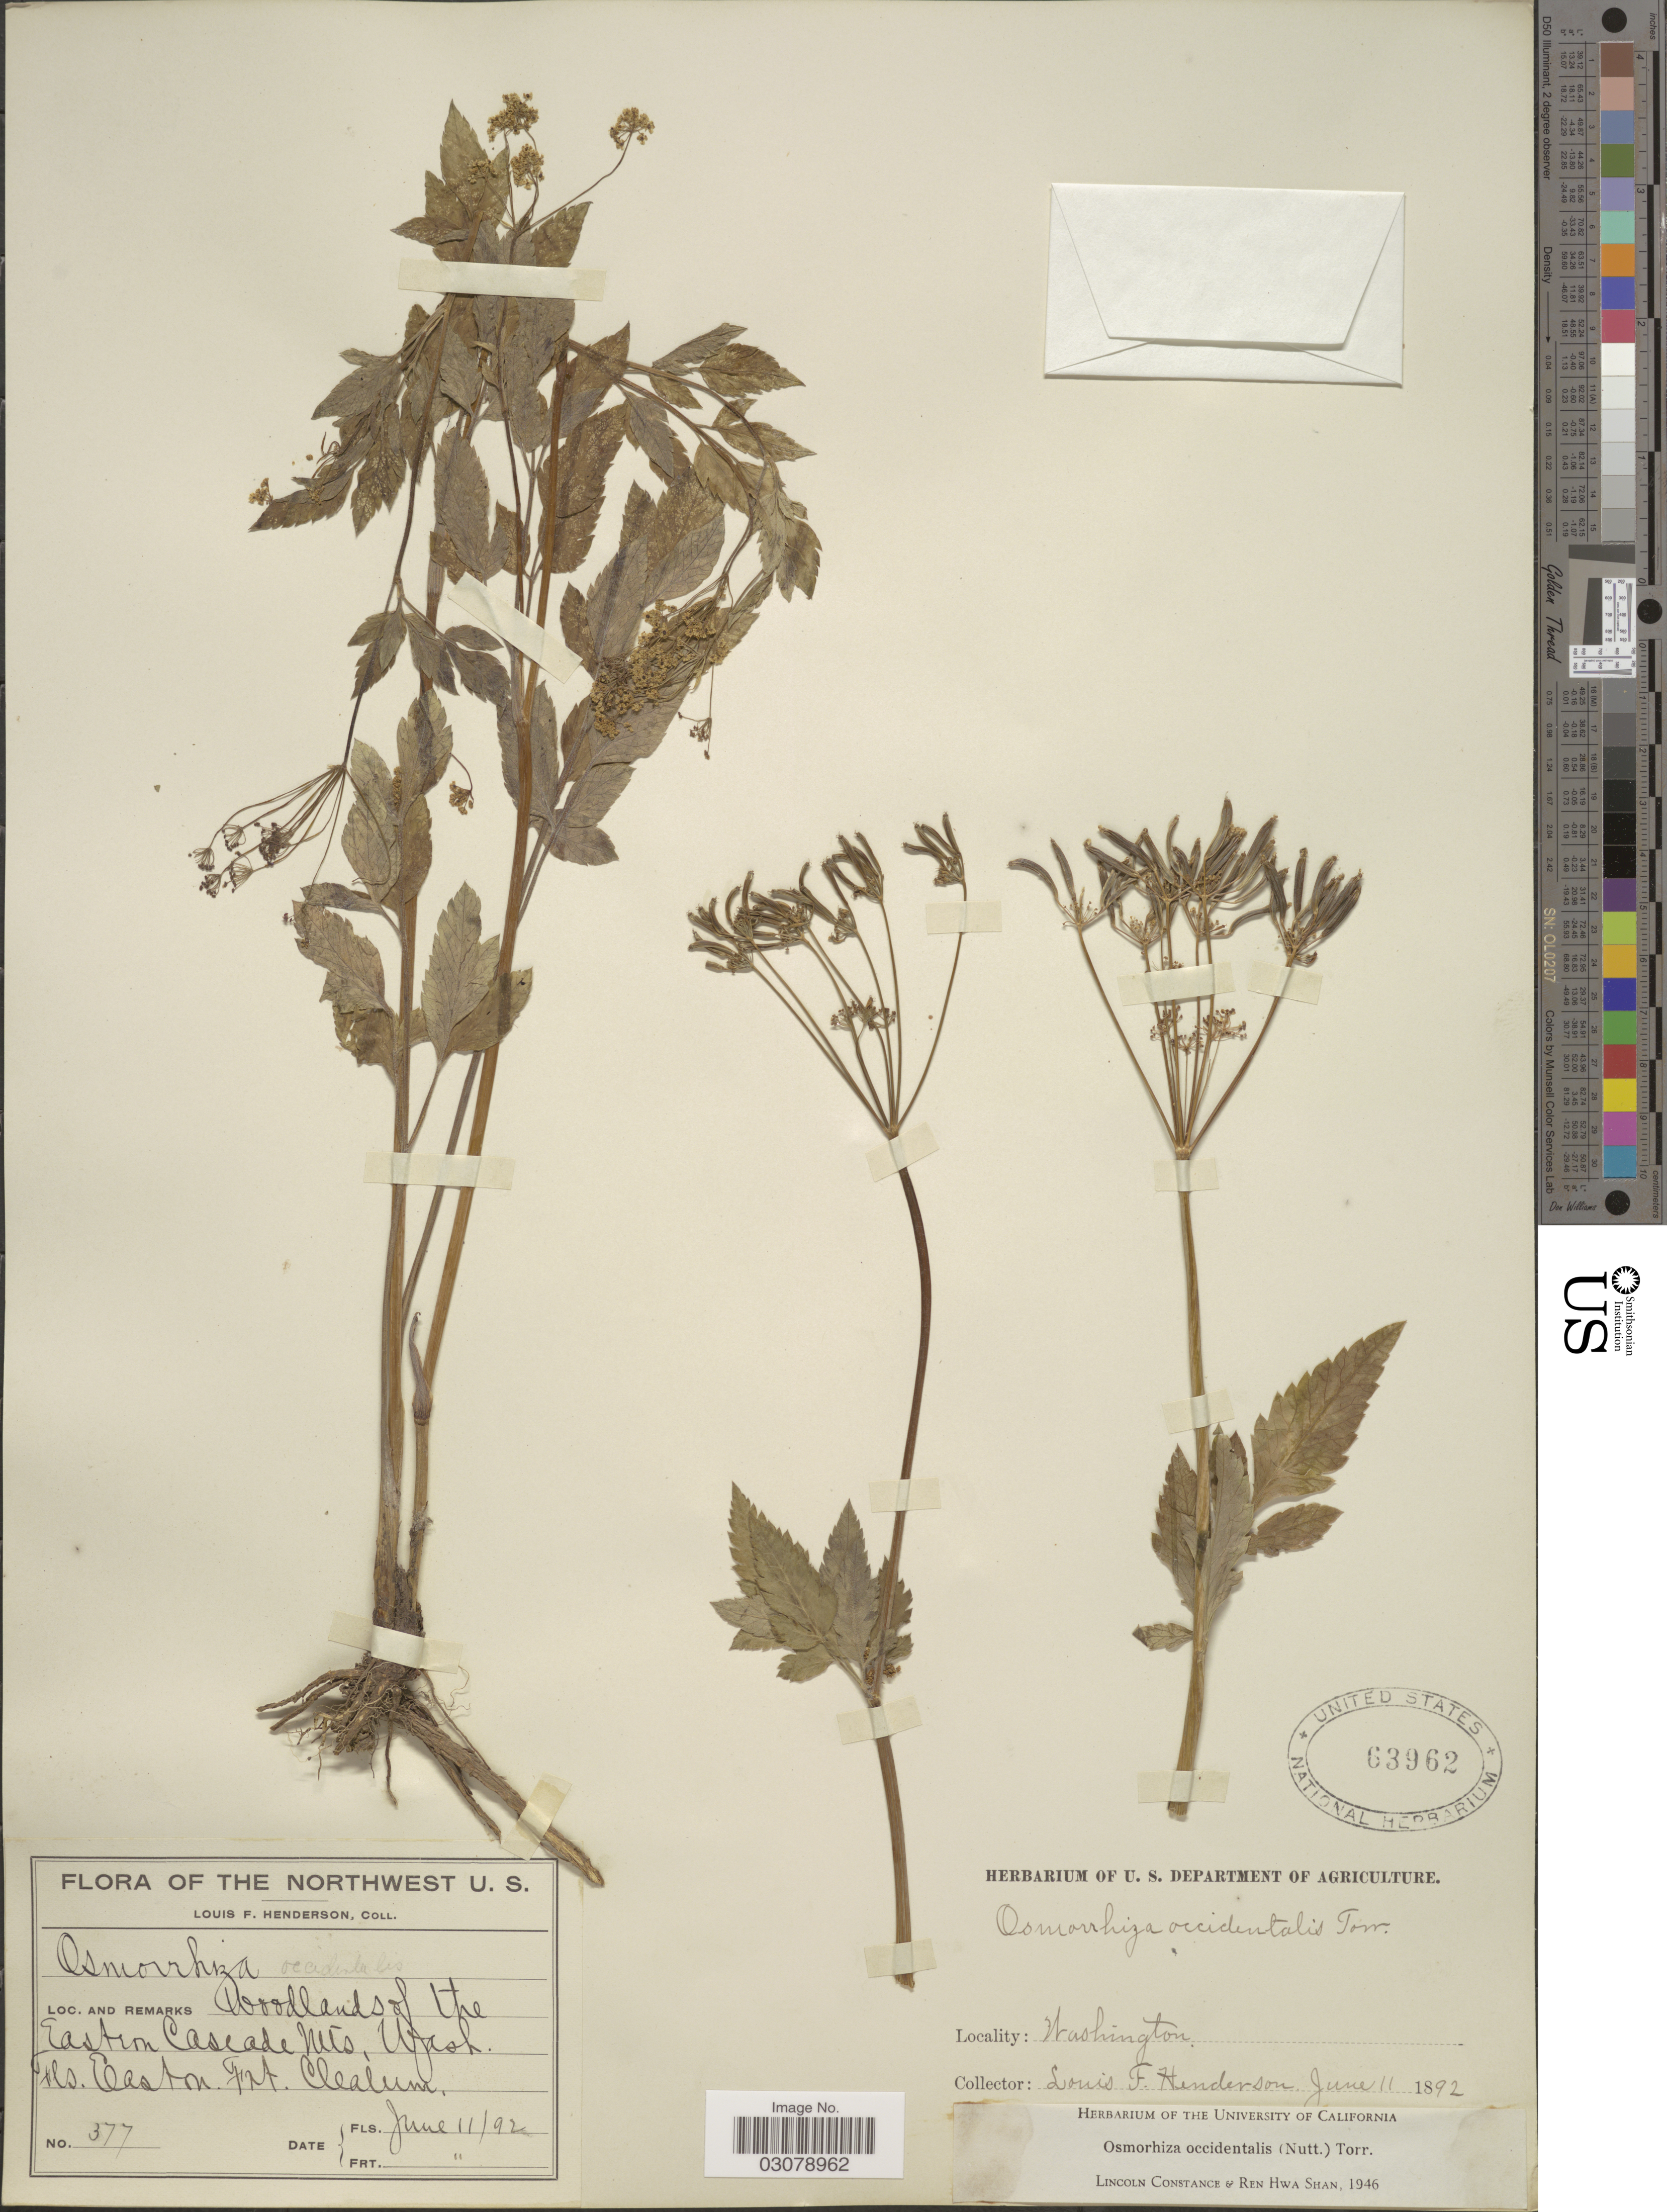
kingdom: Plantae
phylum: Tracheophyta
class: Magnoliopsida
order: Apiales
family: Apiaceae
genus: Osmorhiza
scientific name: Osmorhiza occidentalis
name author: (Nutt.) Torr.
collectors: L. Henderson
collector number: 377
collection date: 1892-06-11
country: United States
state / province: Washington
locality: The Northwest, Woodlands of the Eastern Cascade Mts., Wash.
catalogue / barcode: US 63962